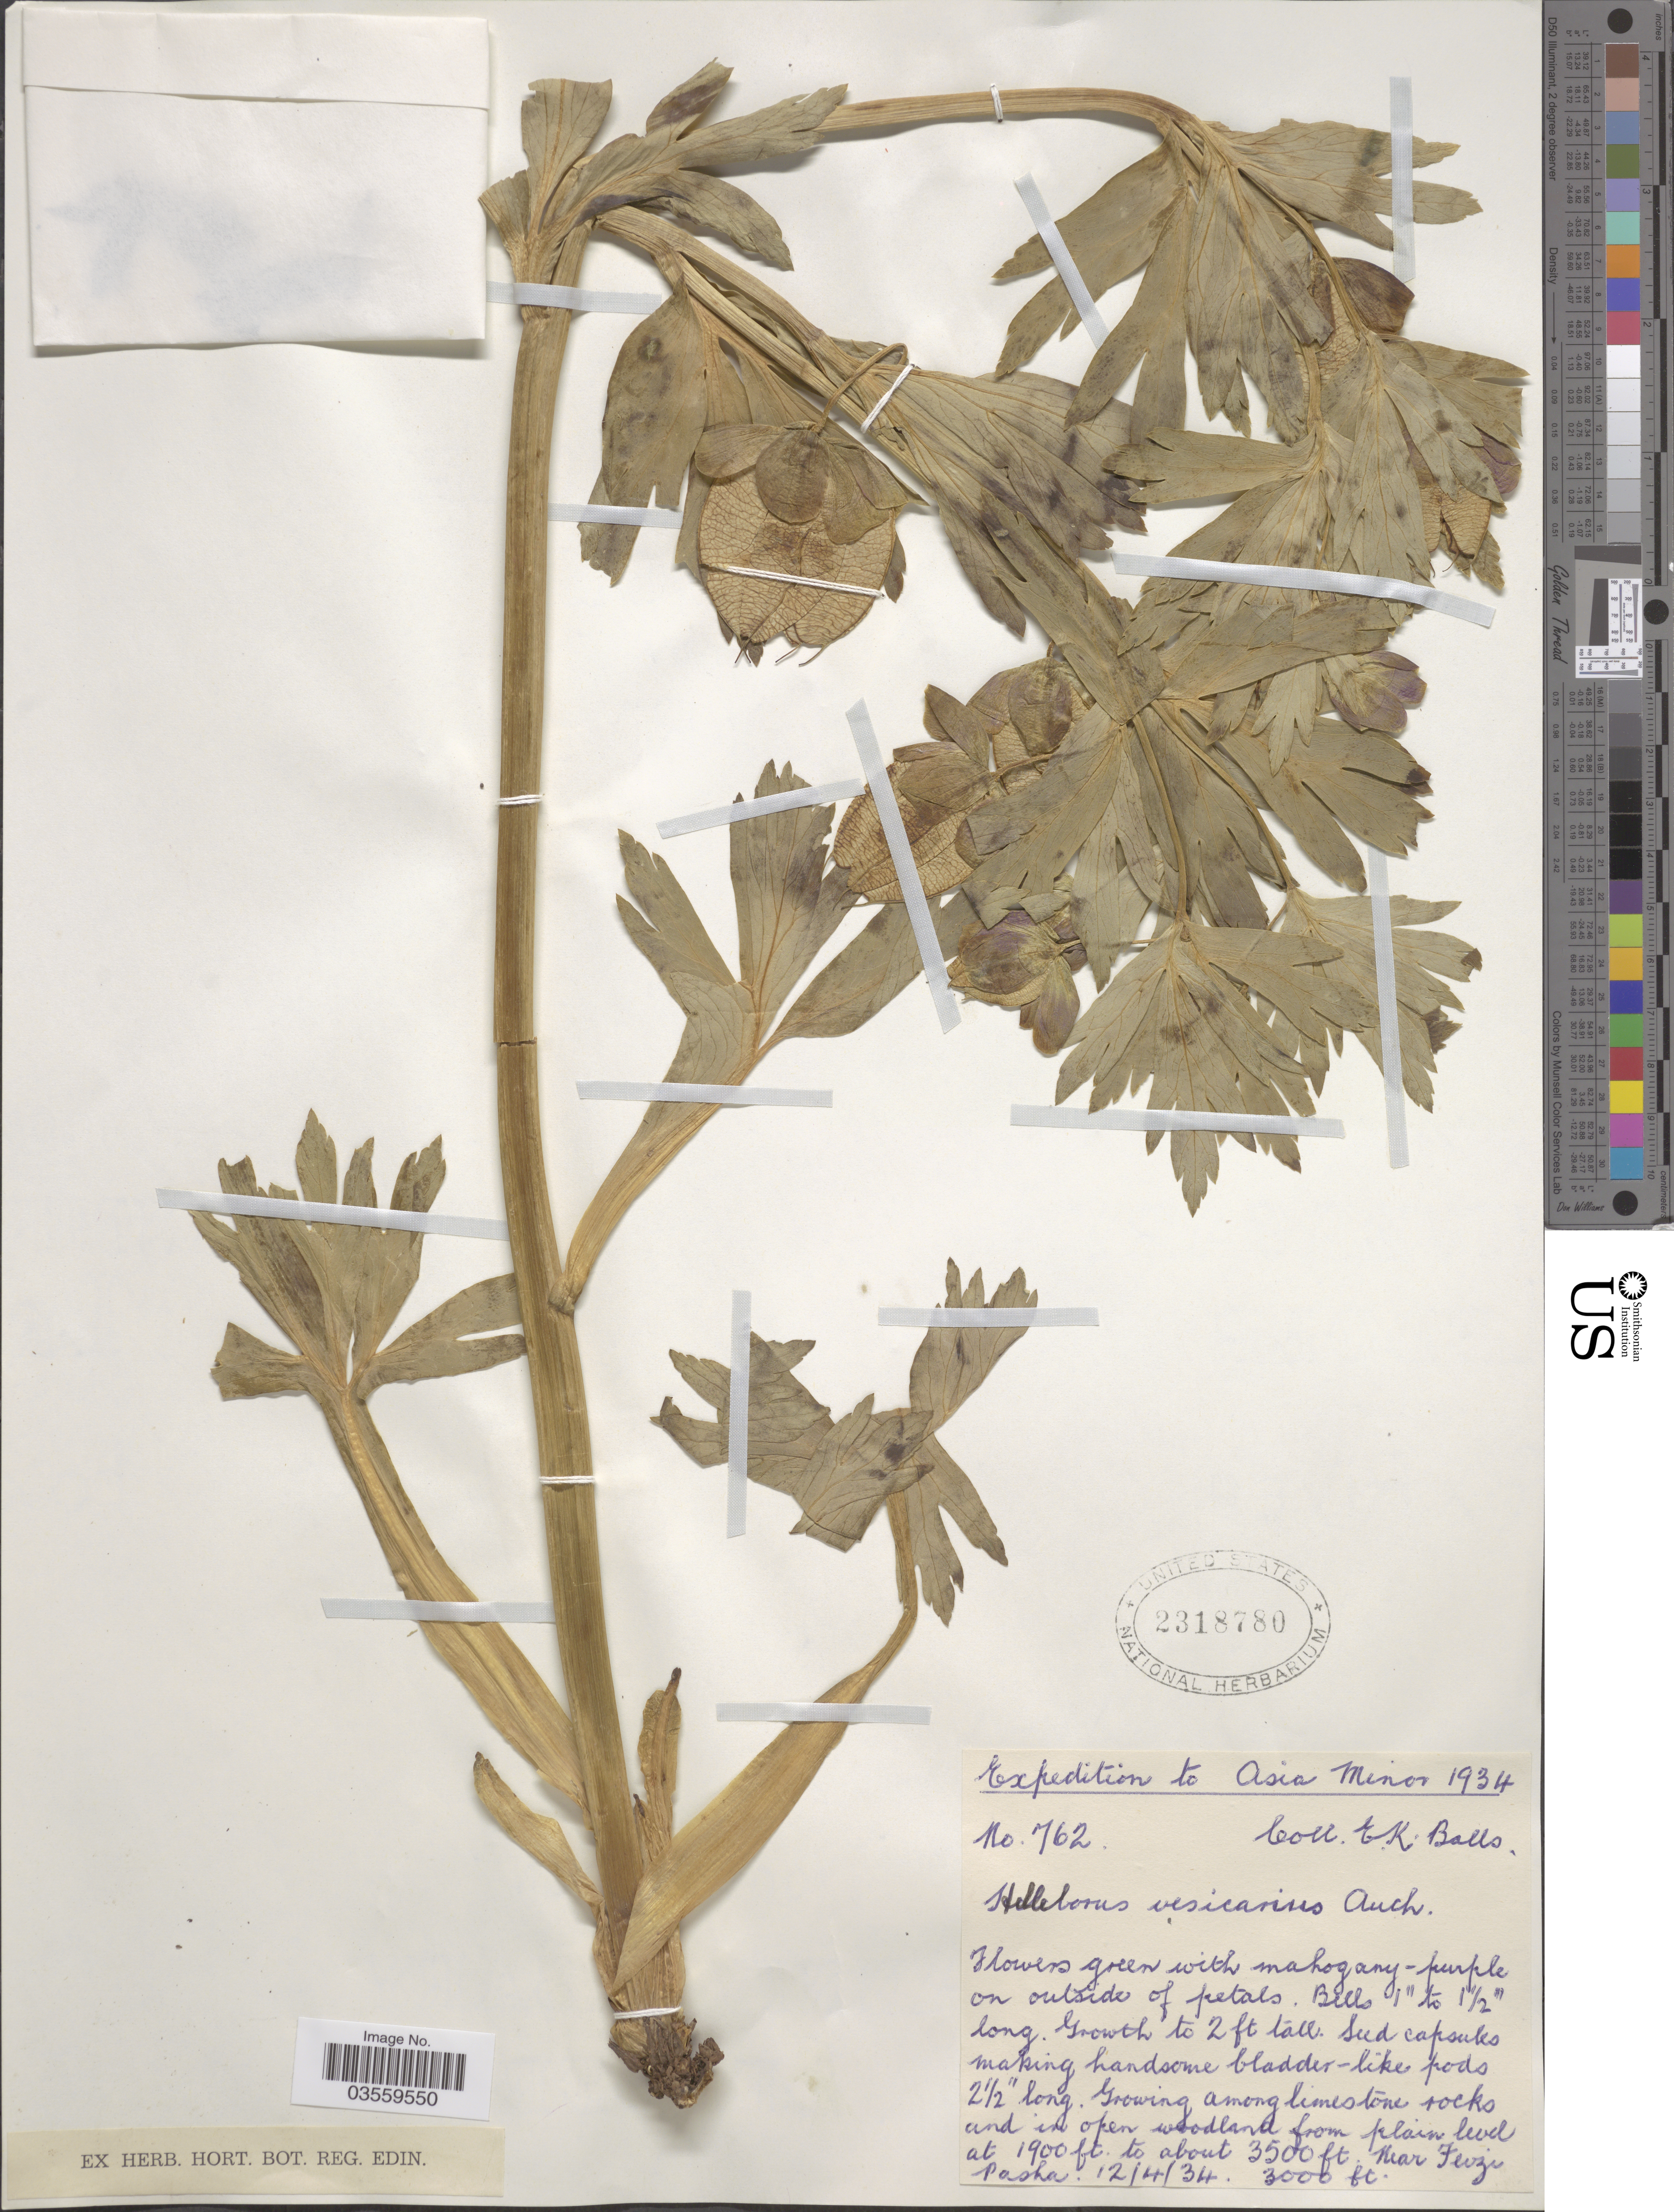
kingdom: Plantae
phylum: Tracheophyta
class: Magnoliopsida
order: Ranunculales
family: Ranunculaceae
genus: Helleborus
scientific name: Helleborus vesicarius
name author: Aucher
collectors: E. K. Balls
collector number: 762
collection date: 1934-04-12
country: Turkey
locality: Asia Minor. Near Fevzi [interpreted] Pasha.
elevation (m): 914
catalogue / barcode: US 2318780